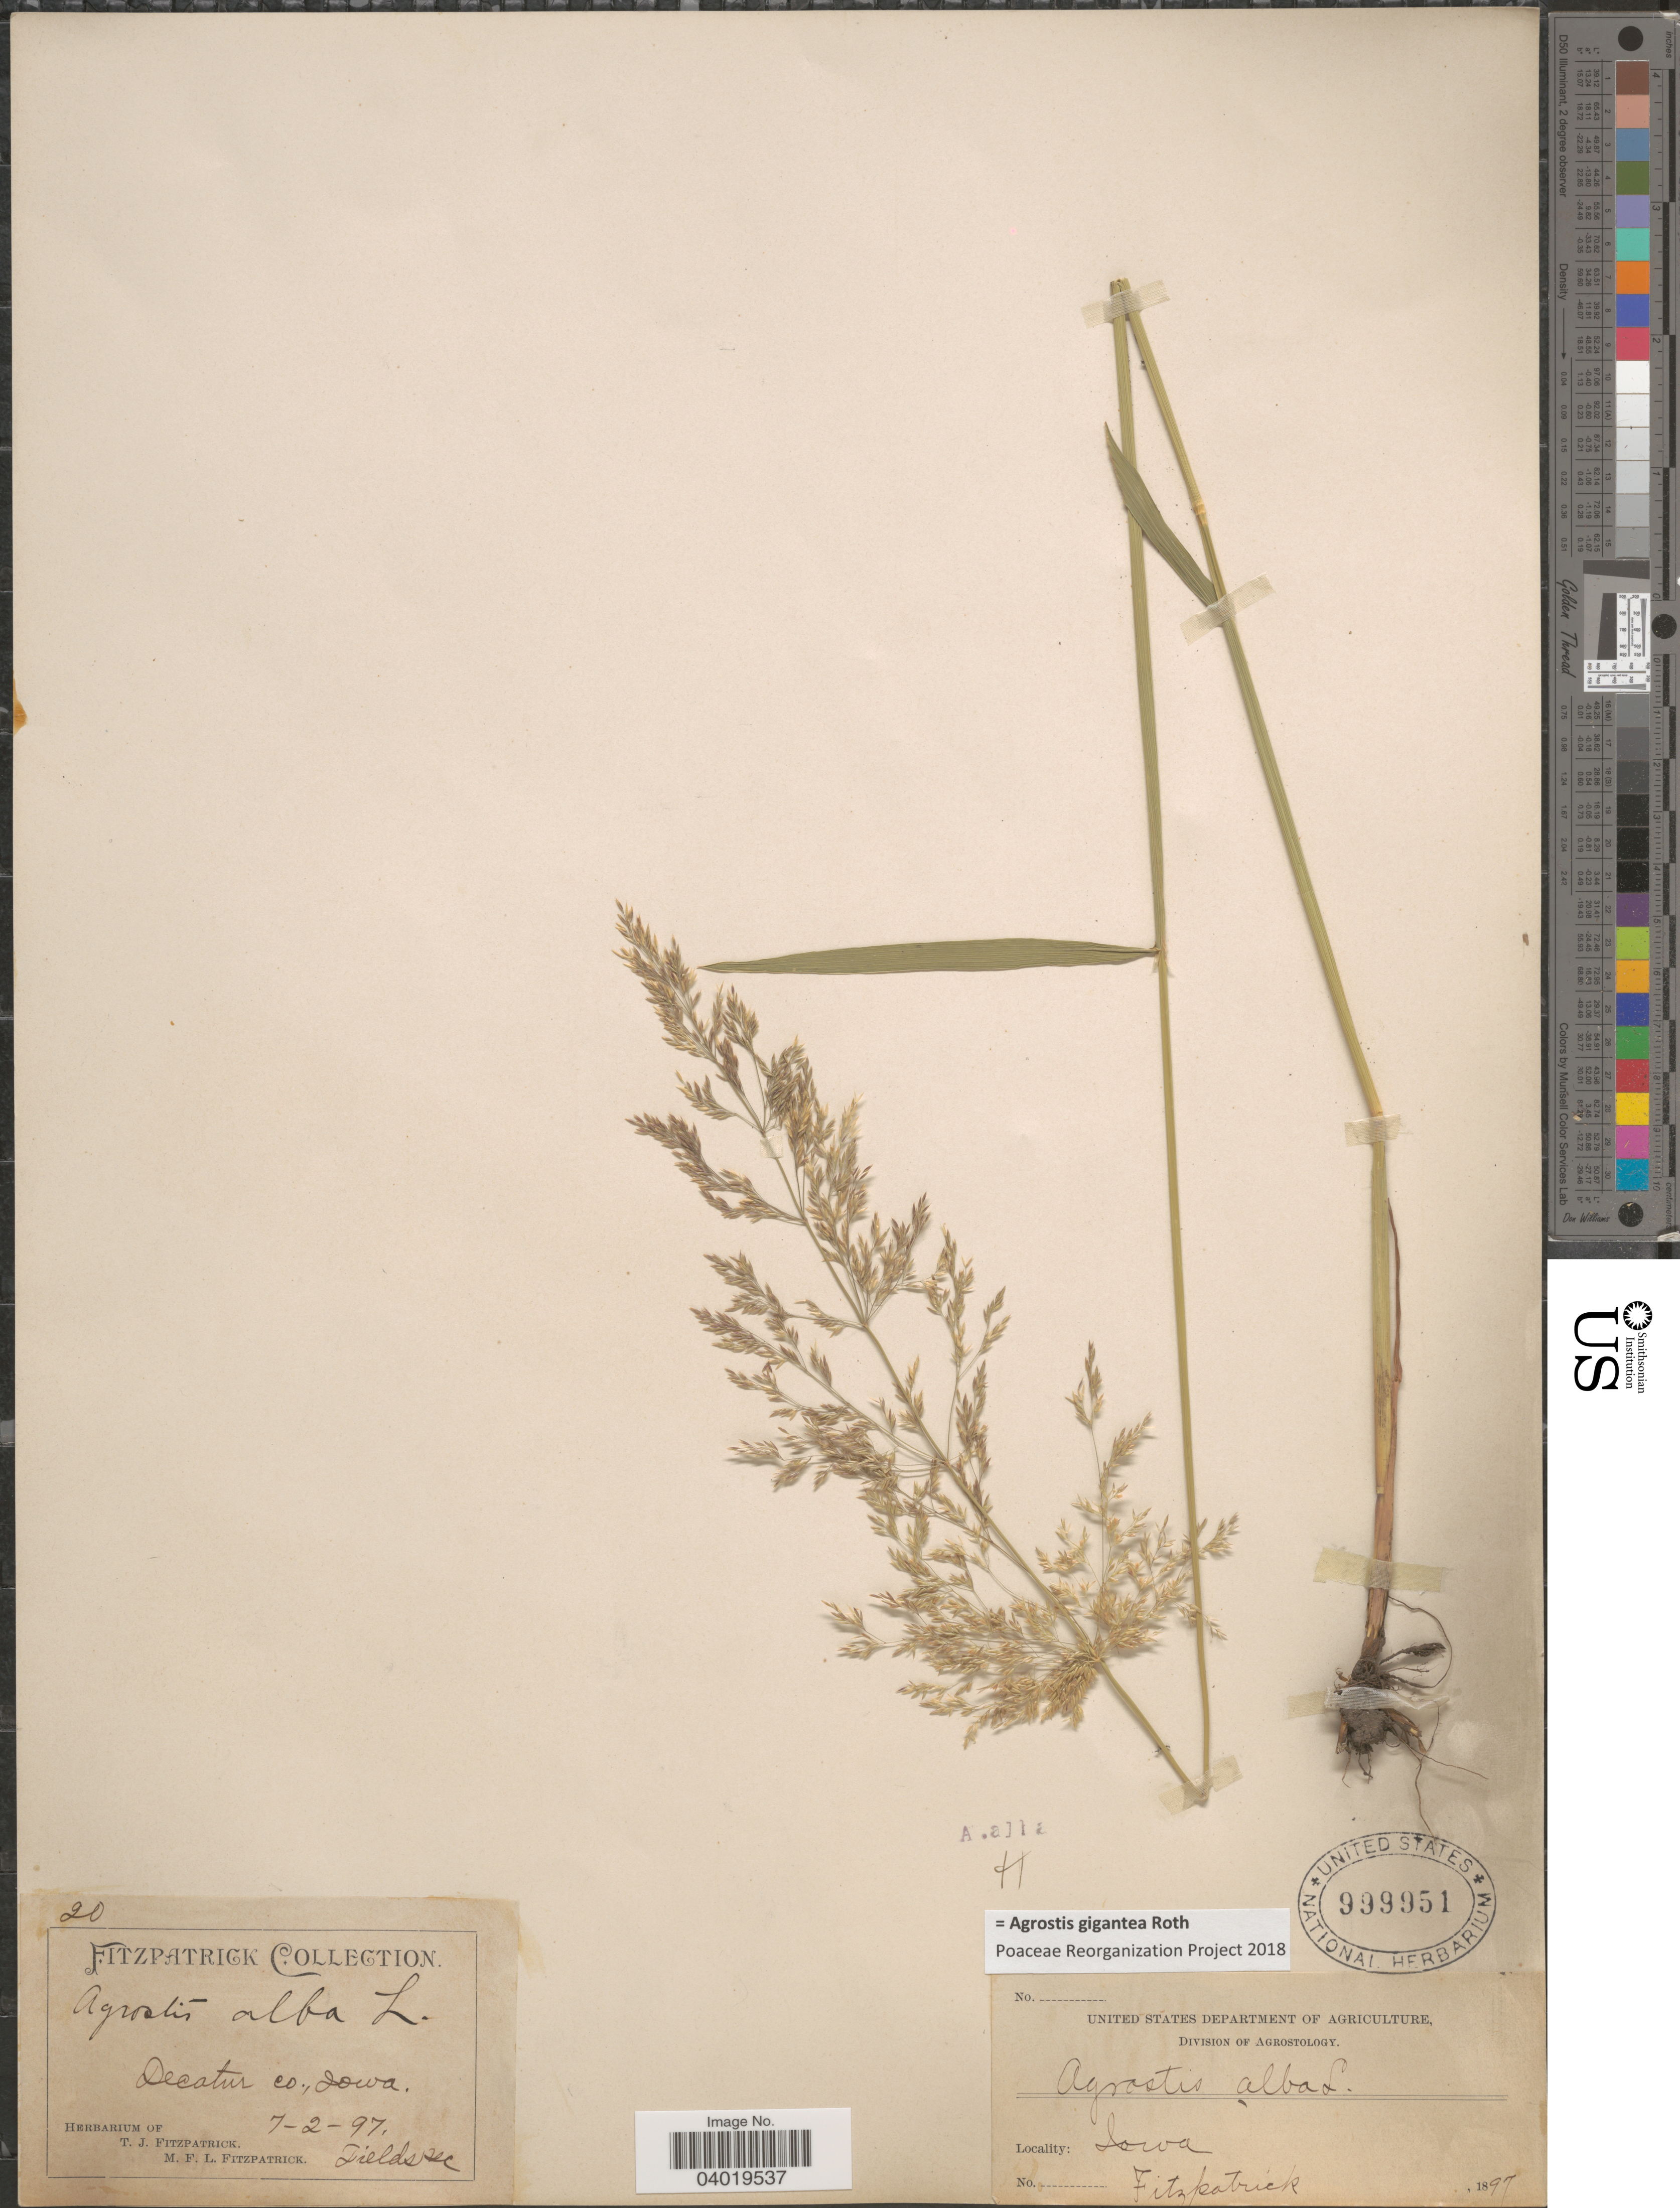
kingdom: Plantae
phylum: Tracheophyta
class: Liliopsida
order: Poales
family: Poaceae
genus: Agrostis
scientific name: Agrostis gigantea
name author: Roth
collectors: ex herb. T. J. Fitzpatrick M. F. L. Fitzpatrick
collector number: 20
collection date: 1897-07-02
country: United States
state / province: Iowa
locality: Decatur Co. Fields sec.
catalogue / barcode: US 999951